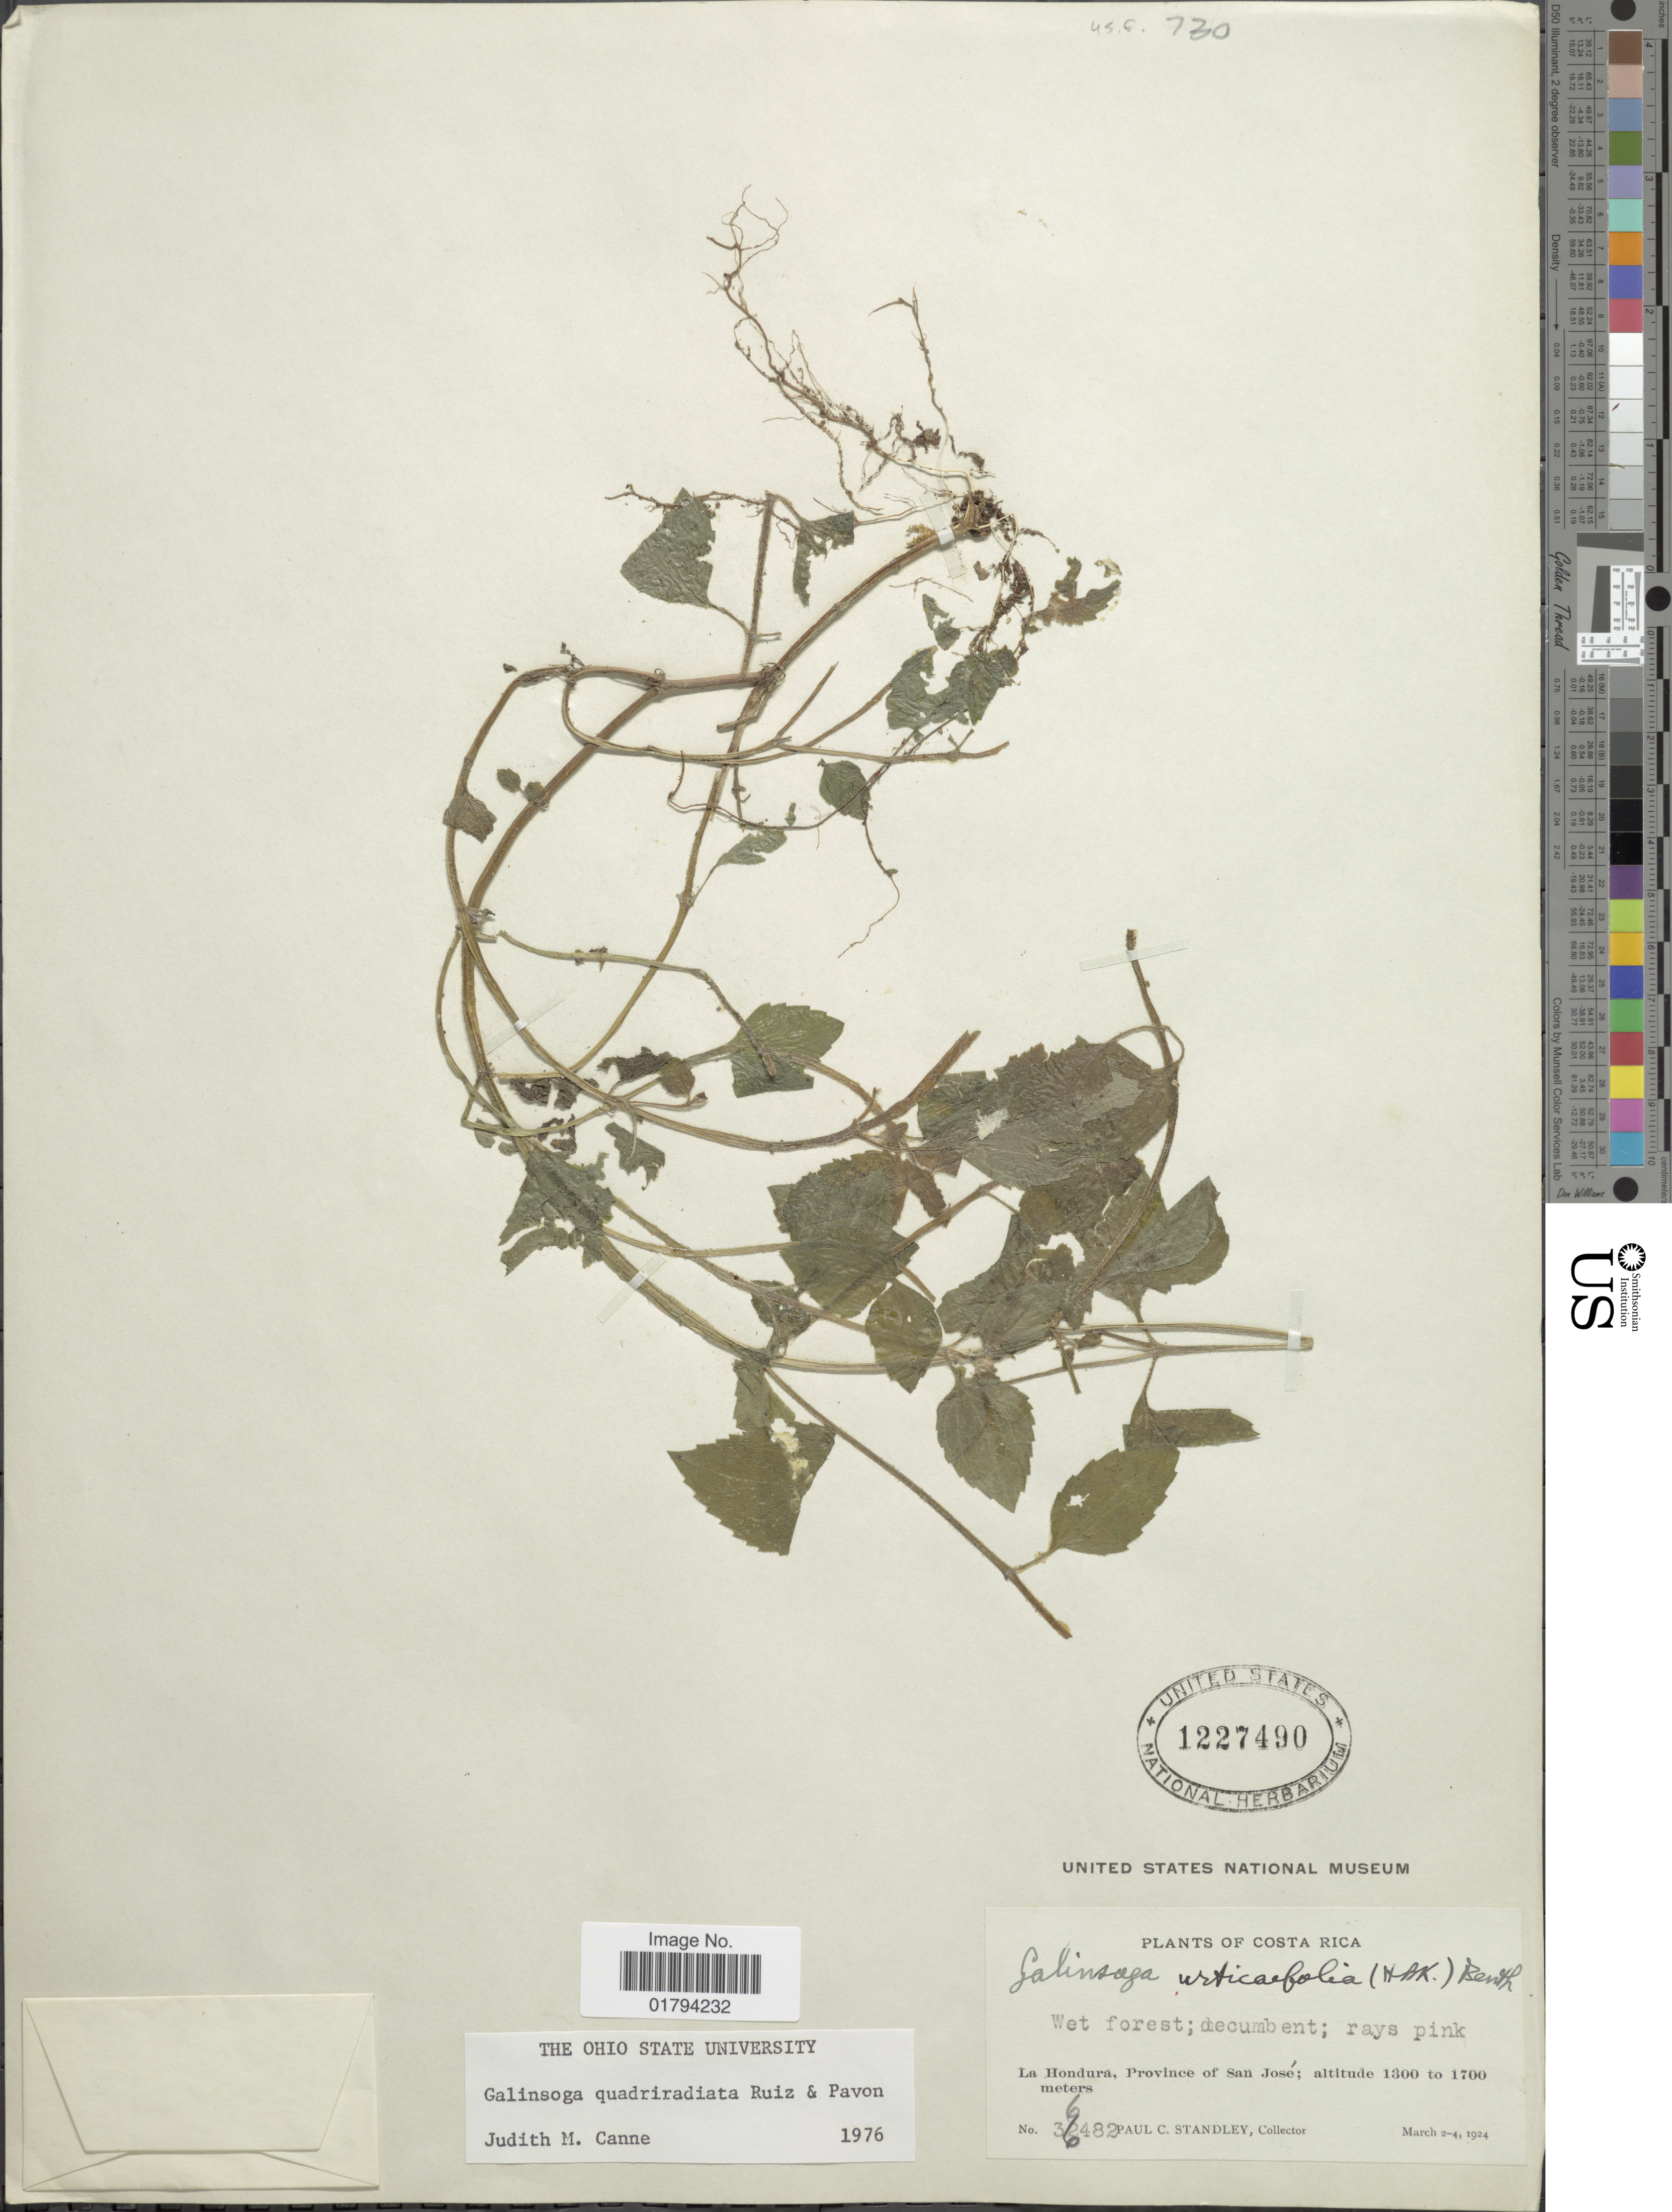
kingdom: Plantae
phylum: Tracheophyta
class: Magnoliopsida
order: Asterales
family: Asteraceae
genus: Galinsoga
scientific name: Galinsoga quadriradiata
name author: Ruiz & Pav.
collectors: P. C. Standley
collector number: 36482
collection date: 1924-03-02/1924-03-04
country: Costa Rica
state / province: San José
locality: La Hondura.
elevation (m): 1300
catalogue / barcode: US 1227490